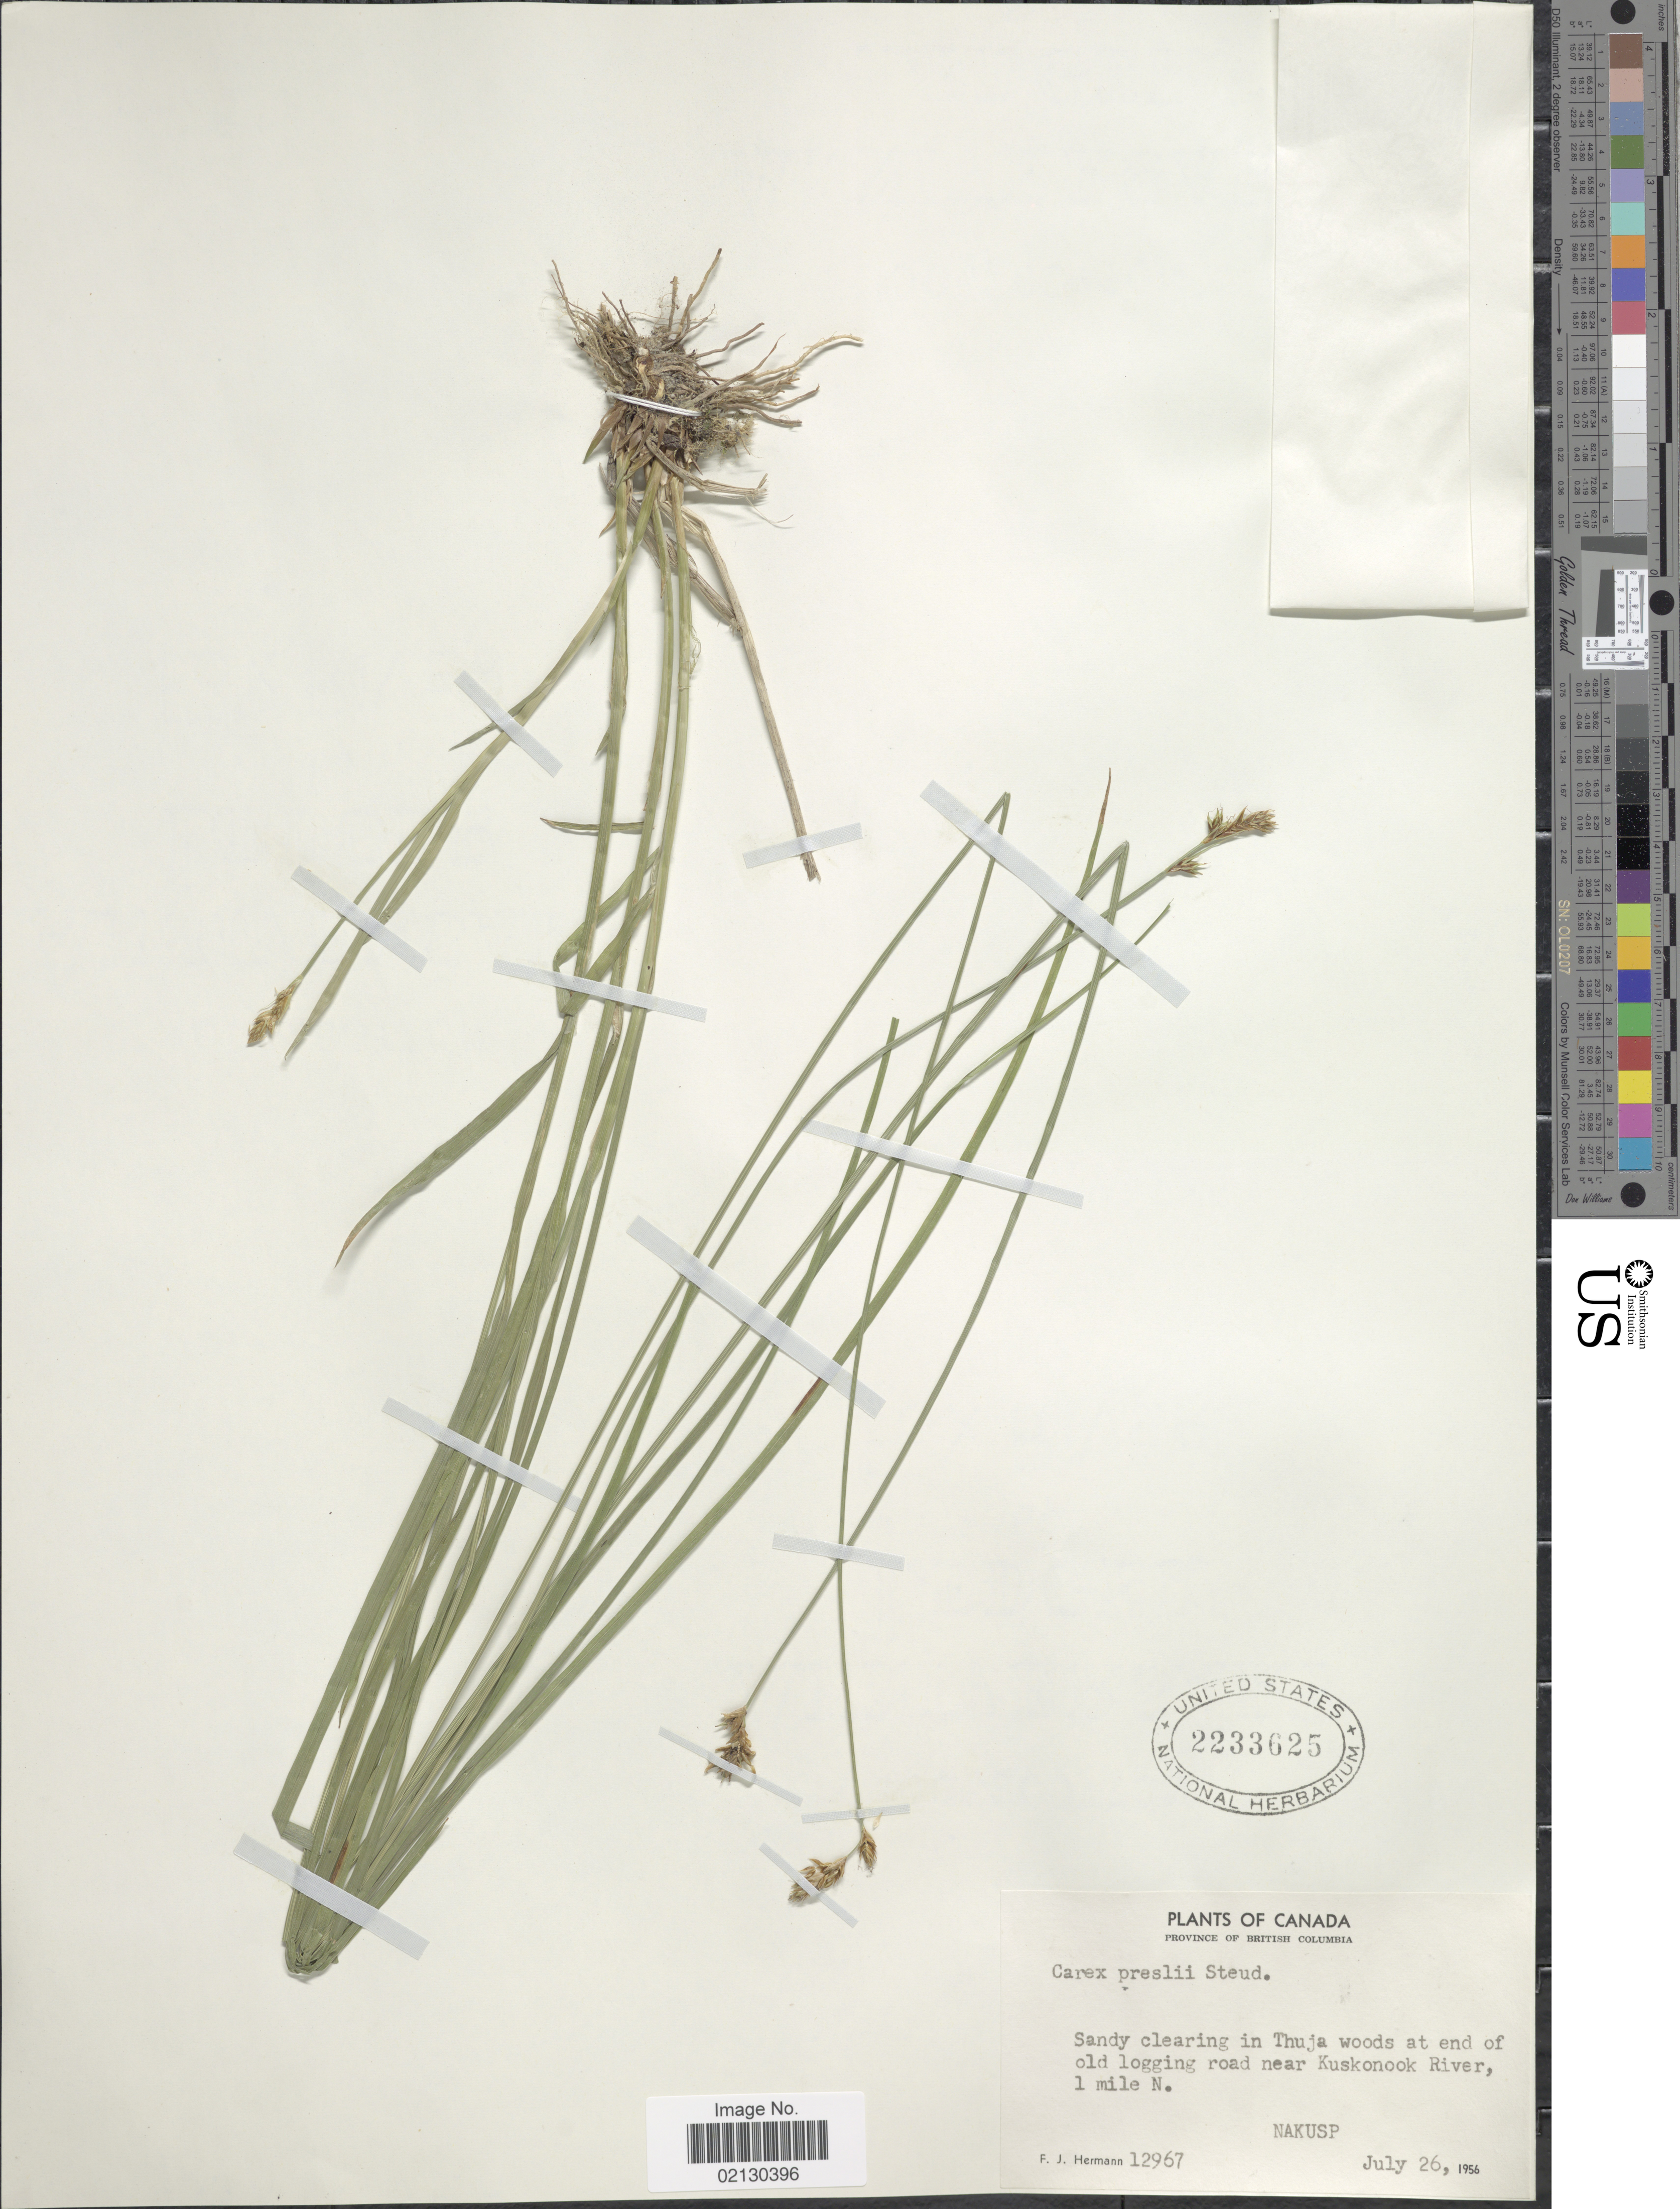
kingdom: Plantae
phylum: Tracheophyta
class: Liliopsida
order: Poales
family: Cyperaceae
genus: Carex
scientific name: Carex preslii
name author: Steud.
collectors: F. J. Hermann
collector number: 12967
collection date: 1956-07-26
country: Canada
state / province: British Columbia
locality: Thuja woods at end of old loggin road near Kuskonook River, 1 mile N. Nakusp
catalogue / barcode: US 2233625